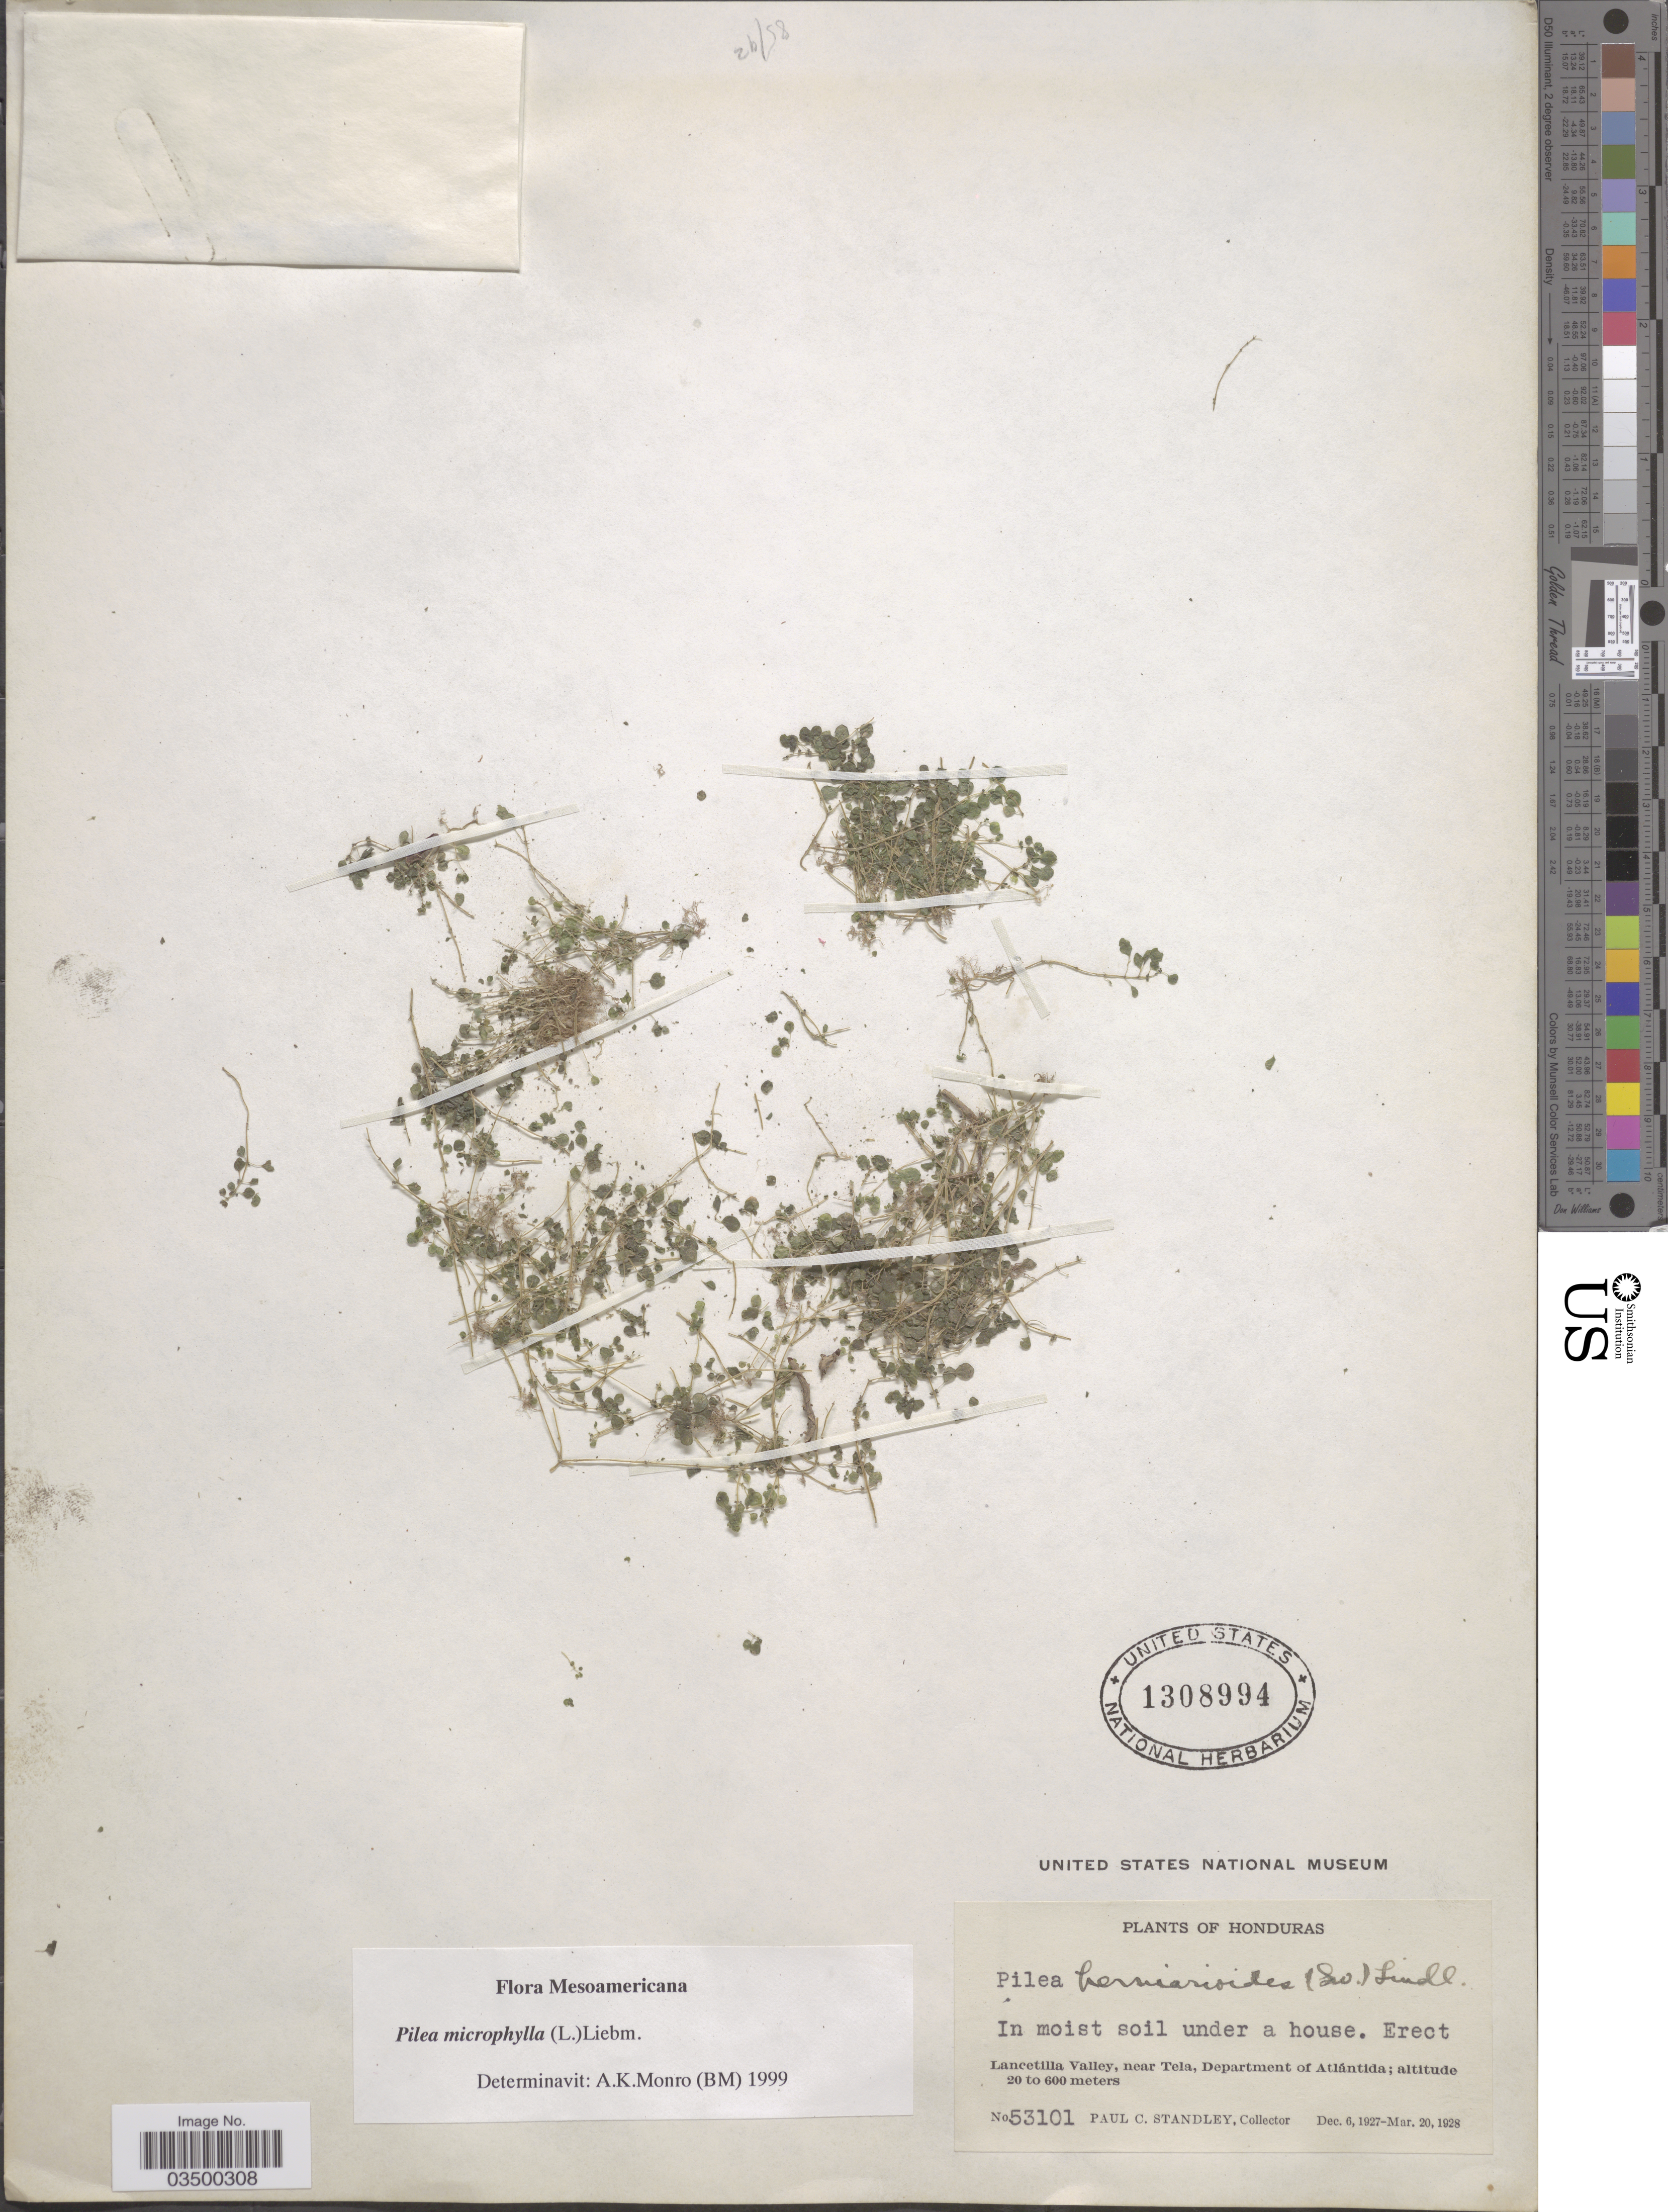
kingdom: Plantae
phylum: Tracheophyta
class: Magnoliopsida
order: Rosales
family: Urticaceae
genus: Pilea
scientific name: Pilea microphylla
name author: (L.) Liebm.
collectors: P. C. Standley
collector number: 53101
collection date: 1927-12-06/1928-03-20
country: Honduras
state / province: Atlantida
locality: Lancetilla Valley, near Tela, Department of Atlántida.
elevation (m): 20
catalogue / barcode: US 1308994